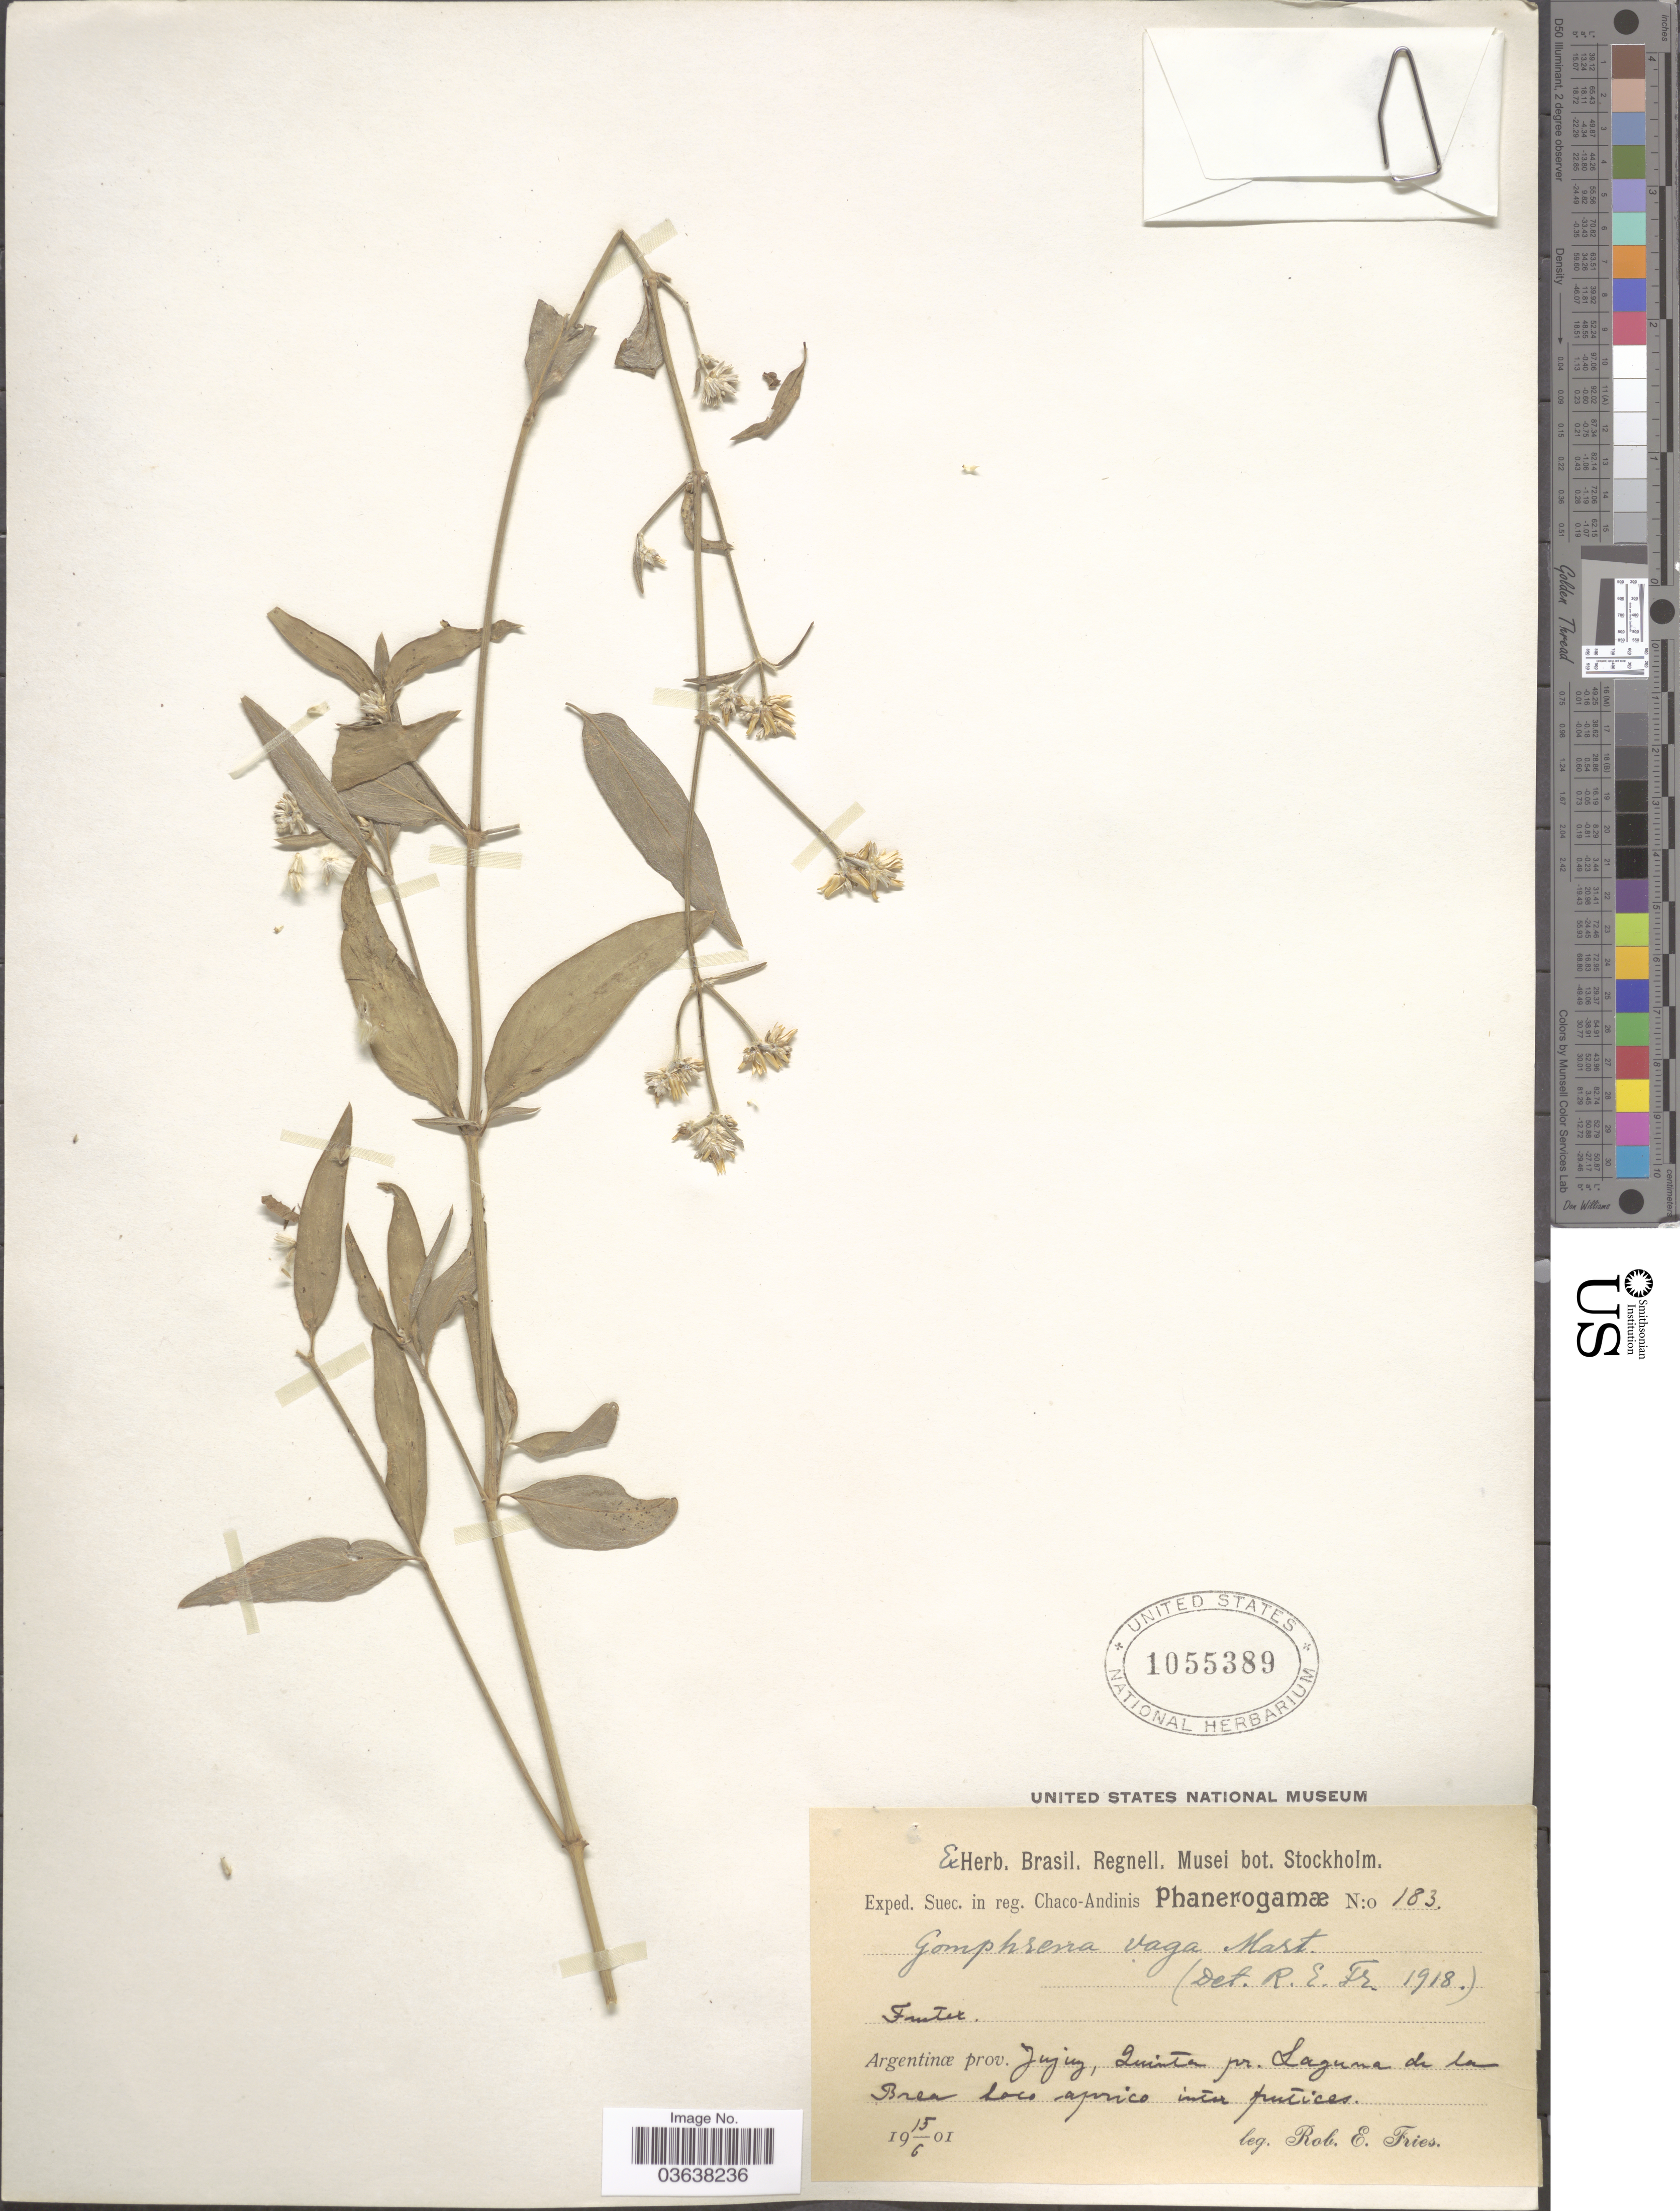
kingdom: Plantae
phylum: Tracheophyta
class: Magnoliopsida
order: Caryophyllales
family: Amaranthaceae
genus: Gomphrena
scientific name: Gomphrena vaga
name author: Mart.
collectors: R. E. Fries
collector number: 183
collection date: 1901-06-15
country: Argentina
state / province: Jujuy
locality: Quinta pr. Laguna de la Brea.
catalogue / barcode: US 1055389